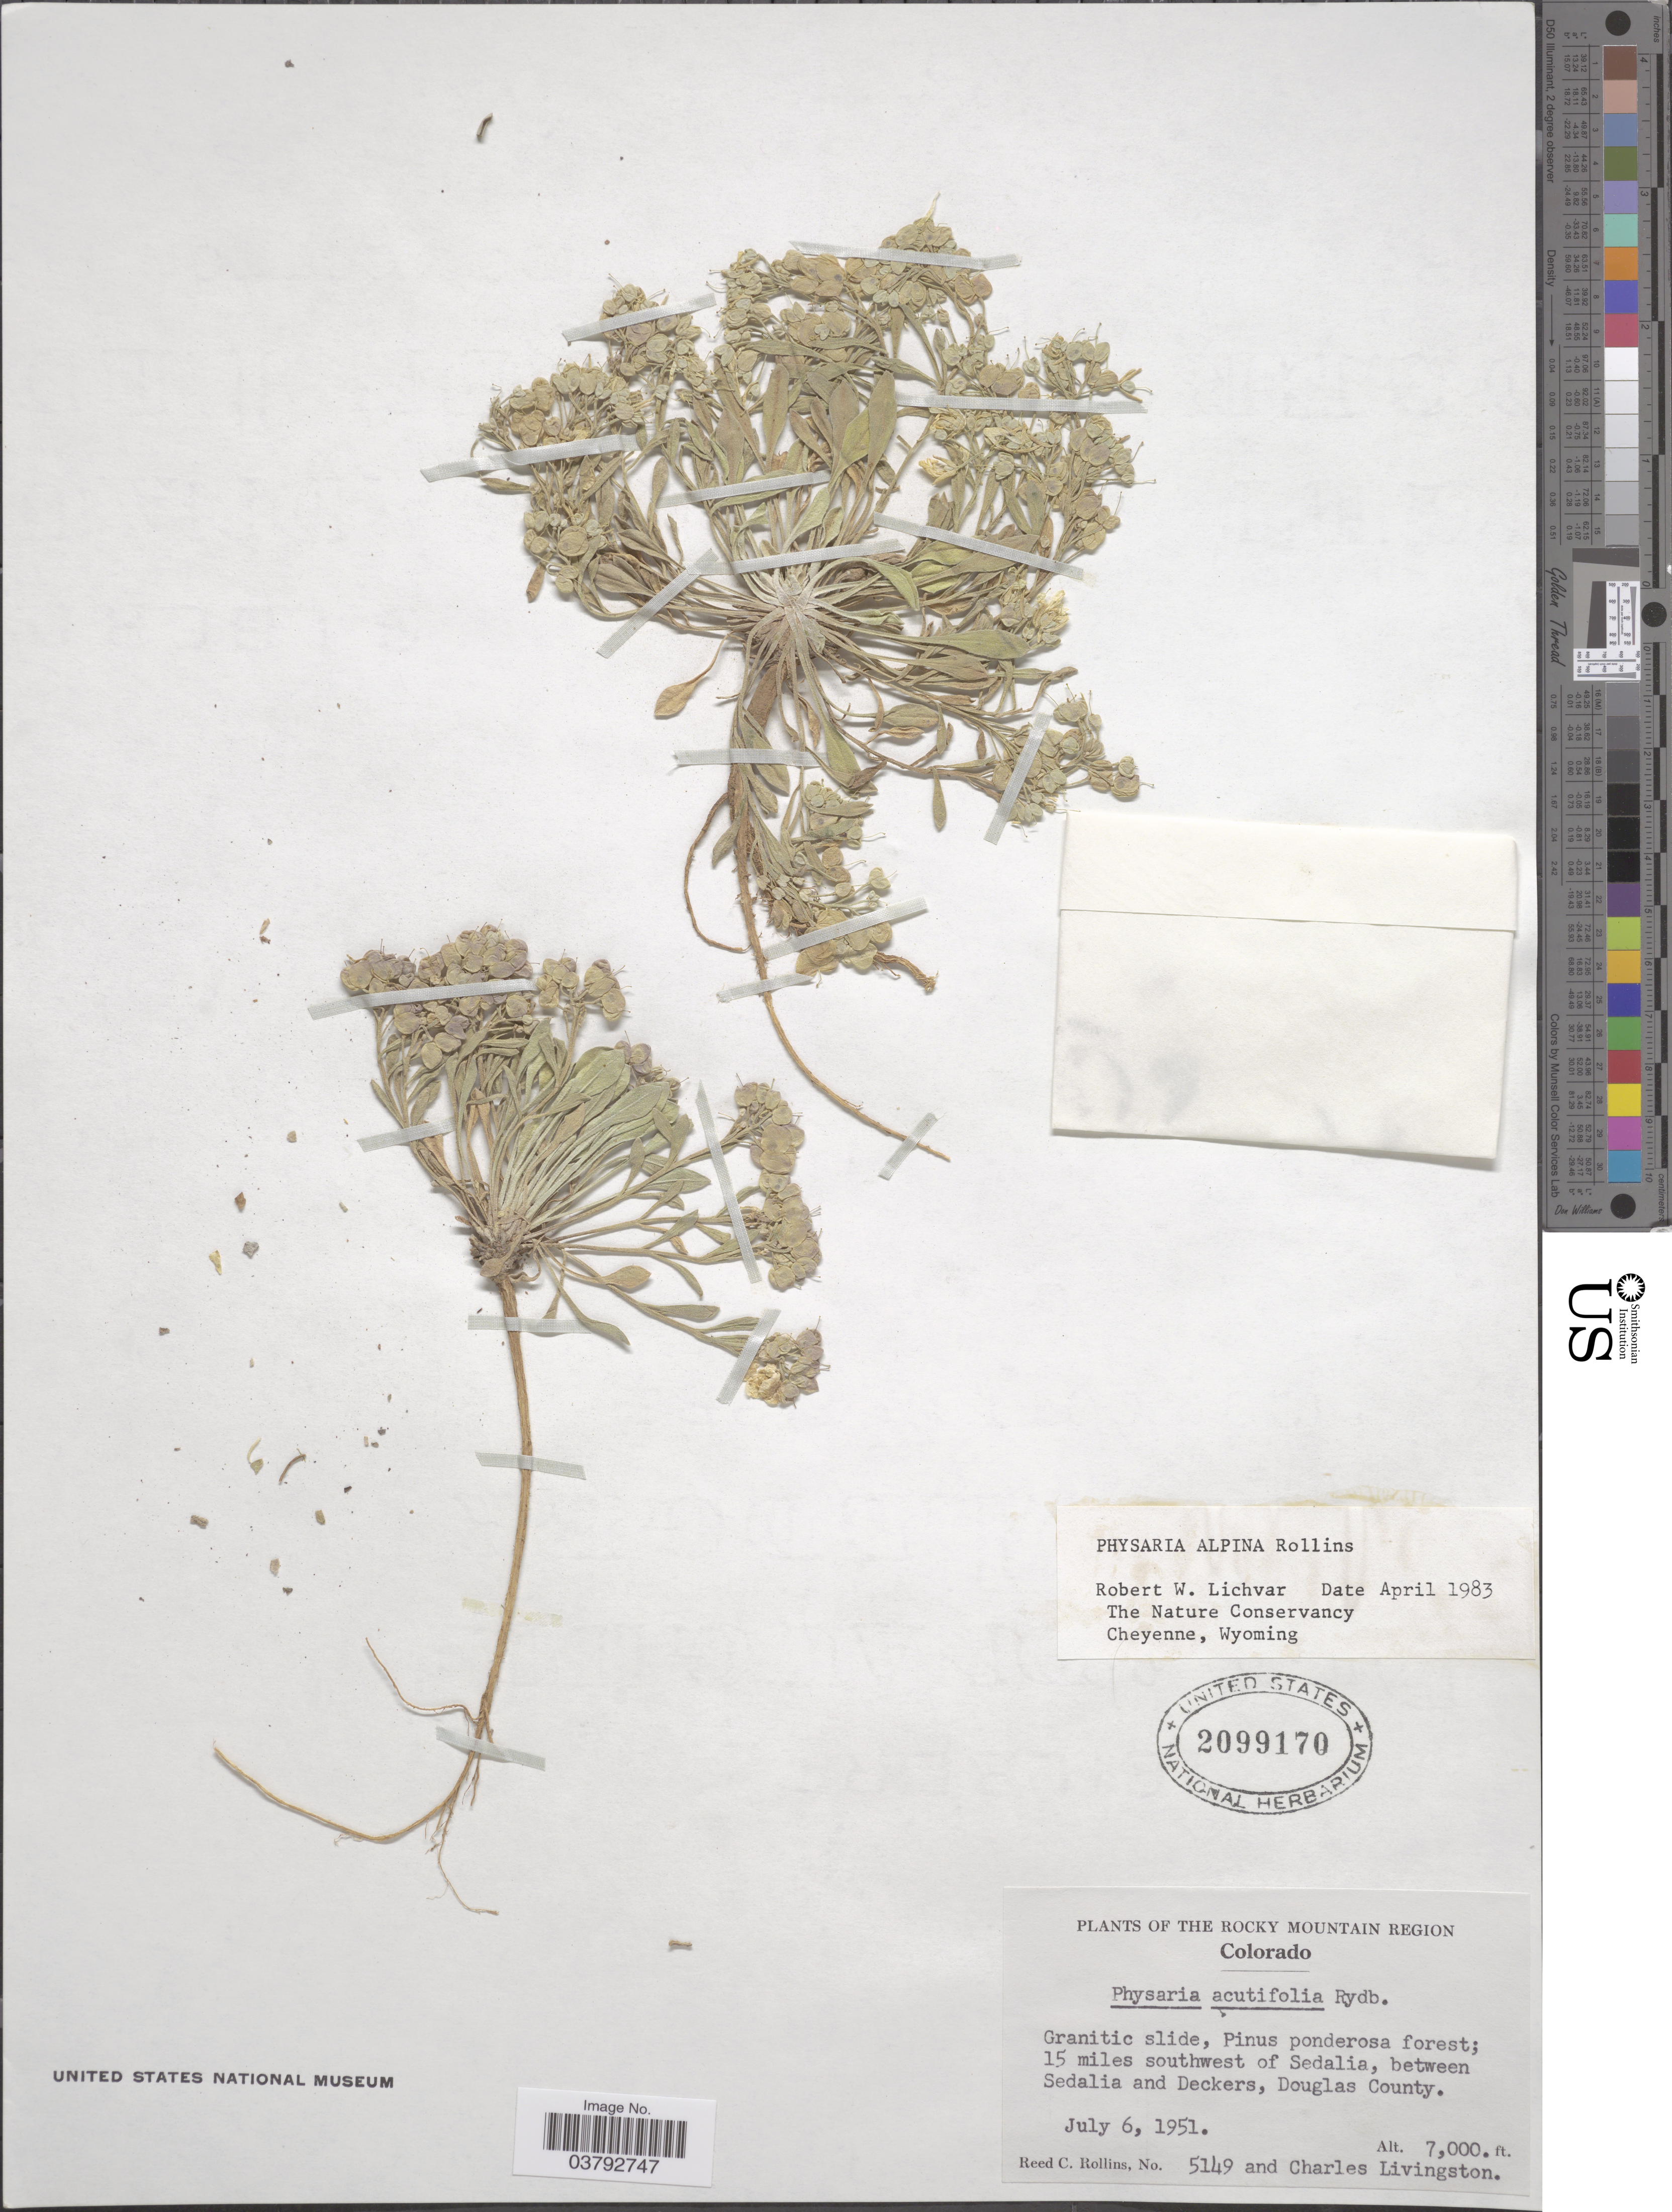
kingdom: Plantae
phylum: Tracheophyta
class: Magnoliopsida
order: Brassicales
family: Brassicaceae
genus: Physaria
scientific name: Physaria alpina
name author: Rollins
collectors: R. C. Rollins & C. Livingston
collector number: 5149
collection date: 1951-07-06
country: United States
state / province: Colorado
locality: The Rocky Mountain Region. 15 miles southwest of Sedalia, between Sedalia and Deckers, Douglas County.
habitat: granitic slide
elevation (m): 2134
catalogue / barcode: US 2099170